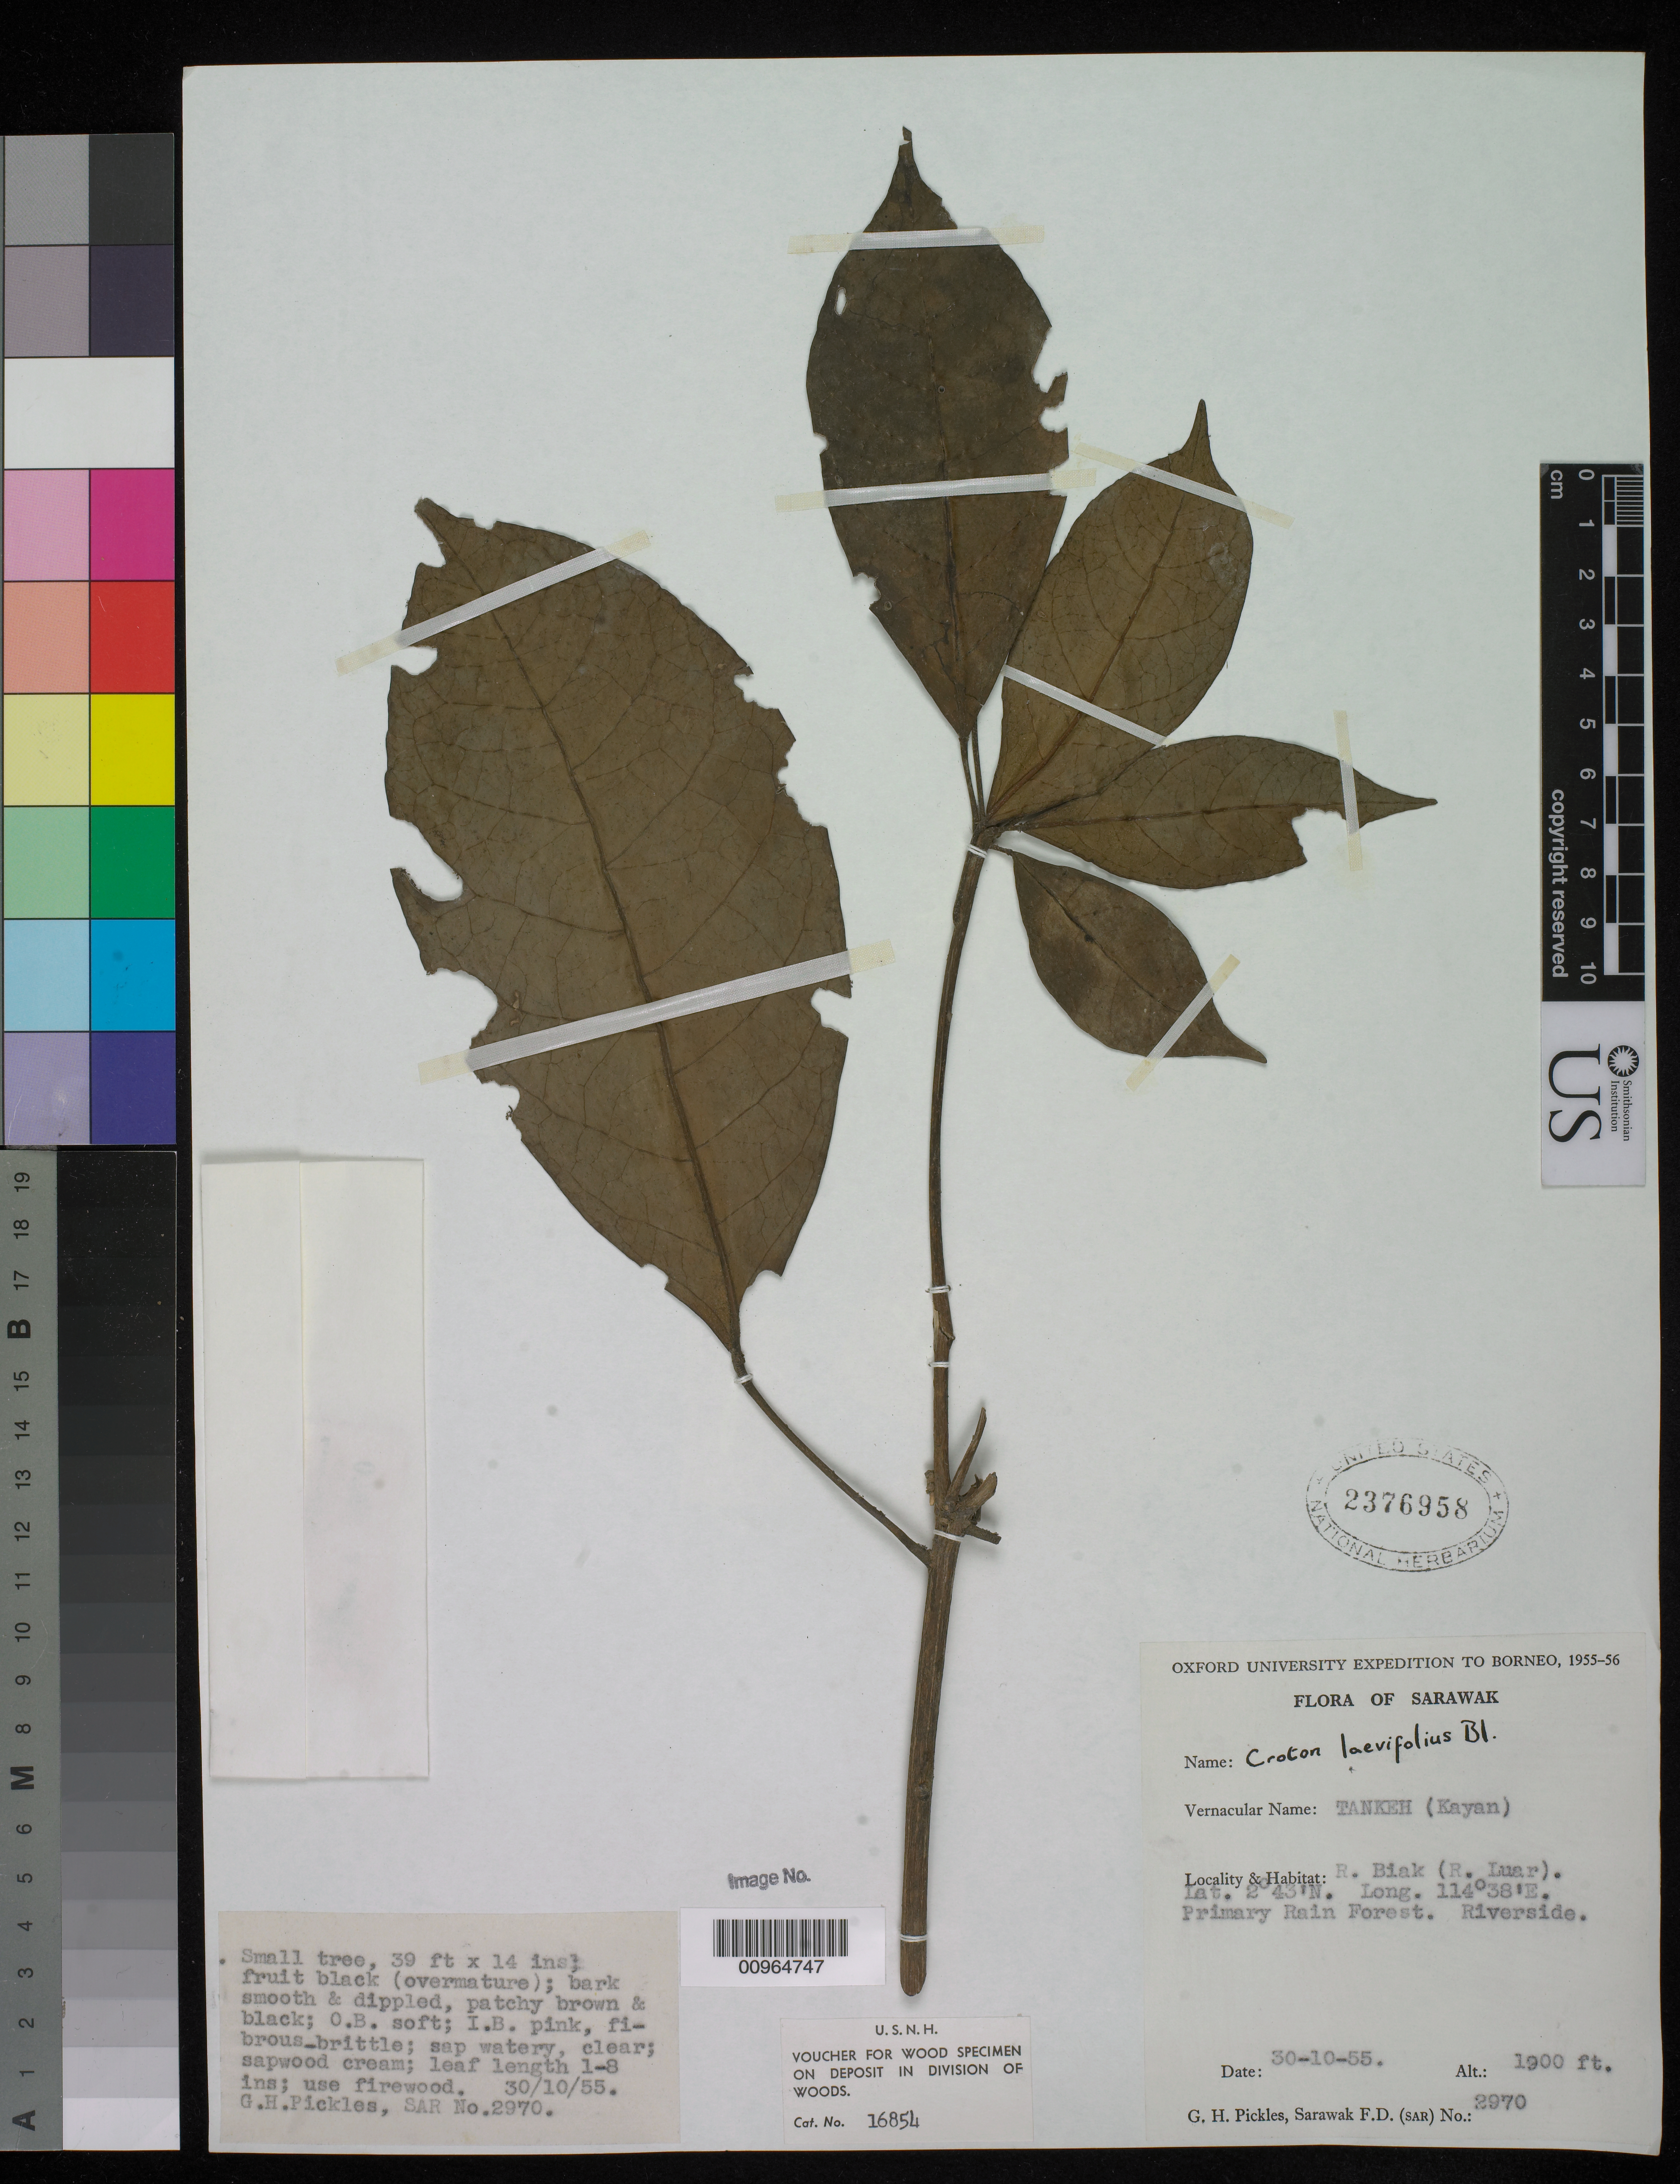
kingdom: Plantae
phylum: Tracheophyta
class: Magnoliopsida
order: Malpighiales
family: Euphorbiaceae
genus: Croton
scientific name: Croton laevifolius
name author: Blume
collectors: G. Pickles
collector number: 2970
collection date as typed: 30 Oct 1955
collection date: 1955-10-30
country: Malaysia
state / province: Sarawak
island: Borneo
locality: Primary Rain Foresst. Riverside.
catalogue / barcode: US 2376958